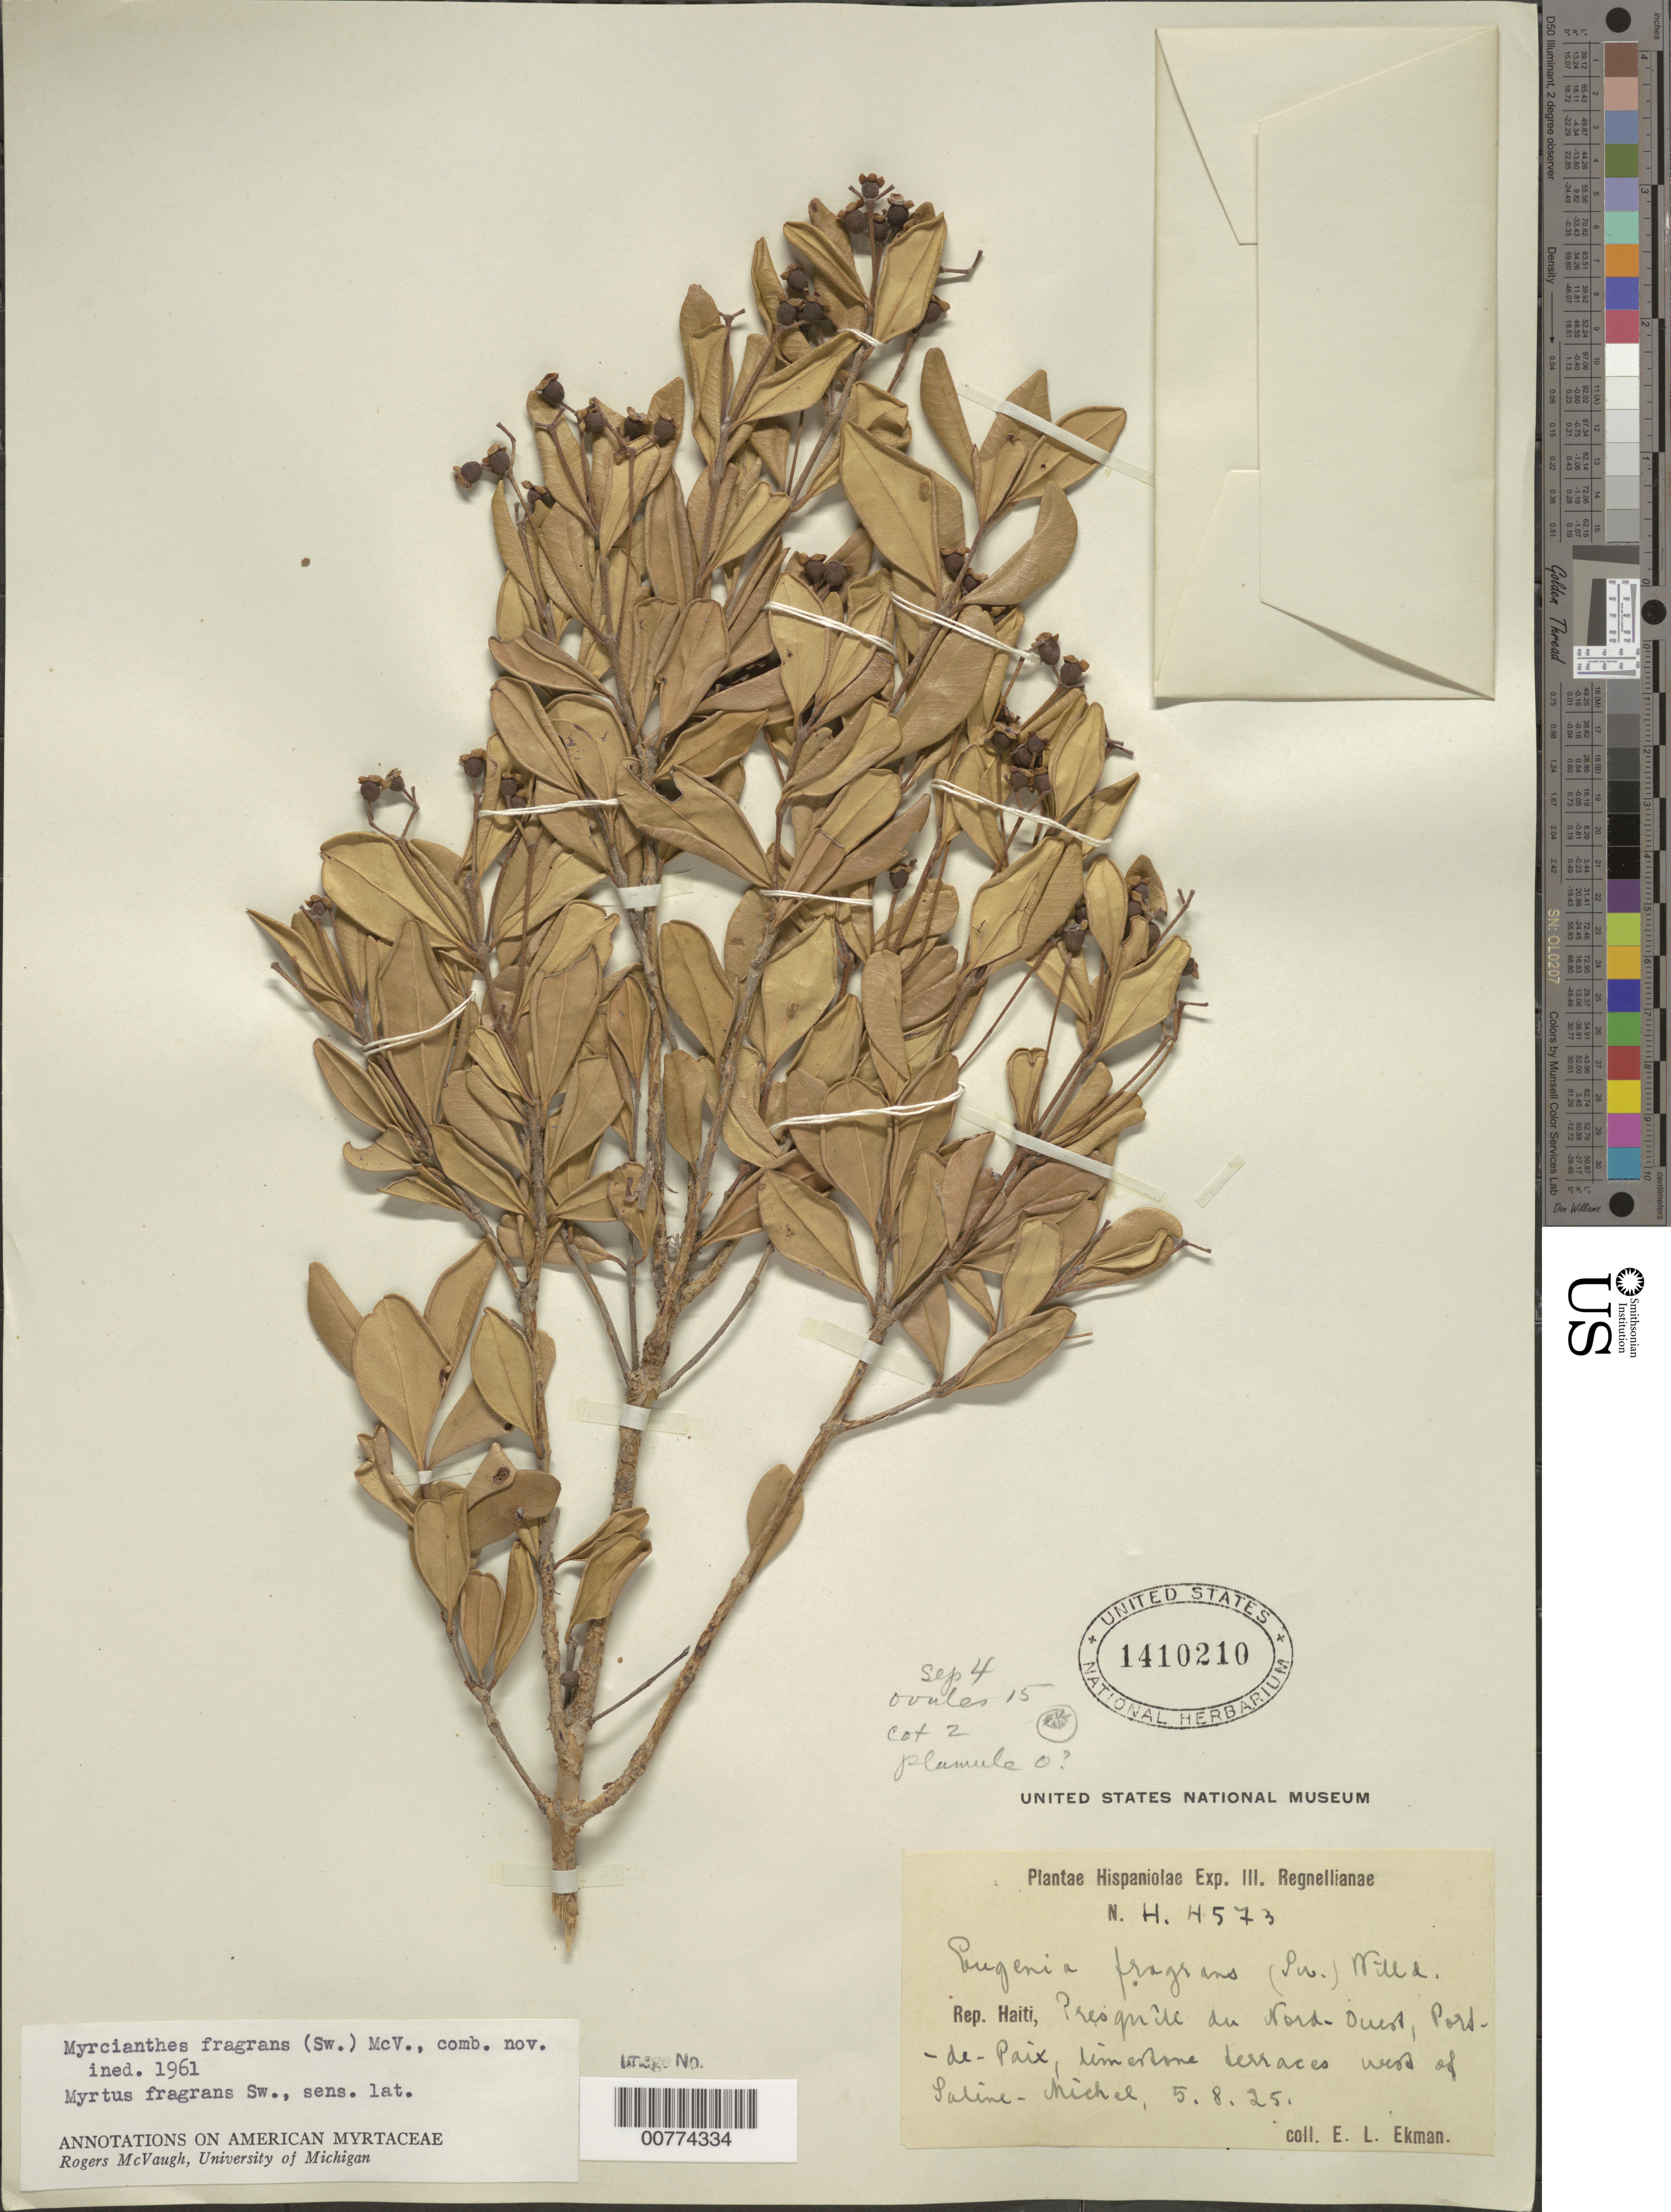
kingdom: Plantae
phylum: Tracheophyta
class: Magnoliopsida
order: Myrtales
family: Myrtaceae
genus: Myrcianthes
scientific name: Myrcianthes fragrans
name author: (Sw.) McVaugh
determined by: McVaugh, R.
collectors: E. L. Ekman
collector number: H 4573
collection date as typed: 05 Aug 1925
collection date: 1925-08-05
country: Haiti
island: Hispaniola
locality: Presquîte du Nord-Ouest, Port-de-Paix, west of Saline-Michel.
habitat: Limestone terraces.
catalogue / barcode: US 1410210